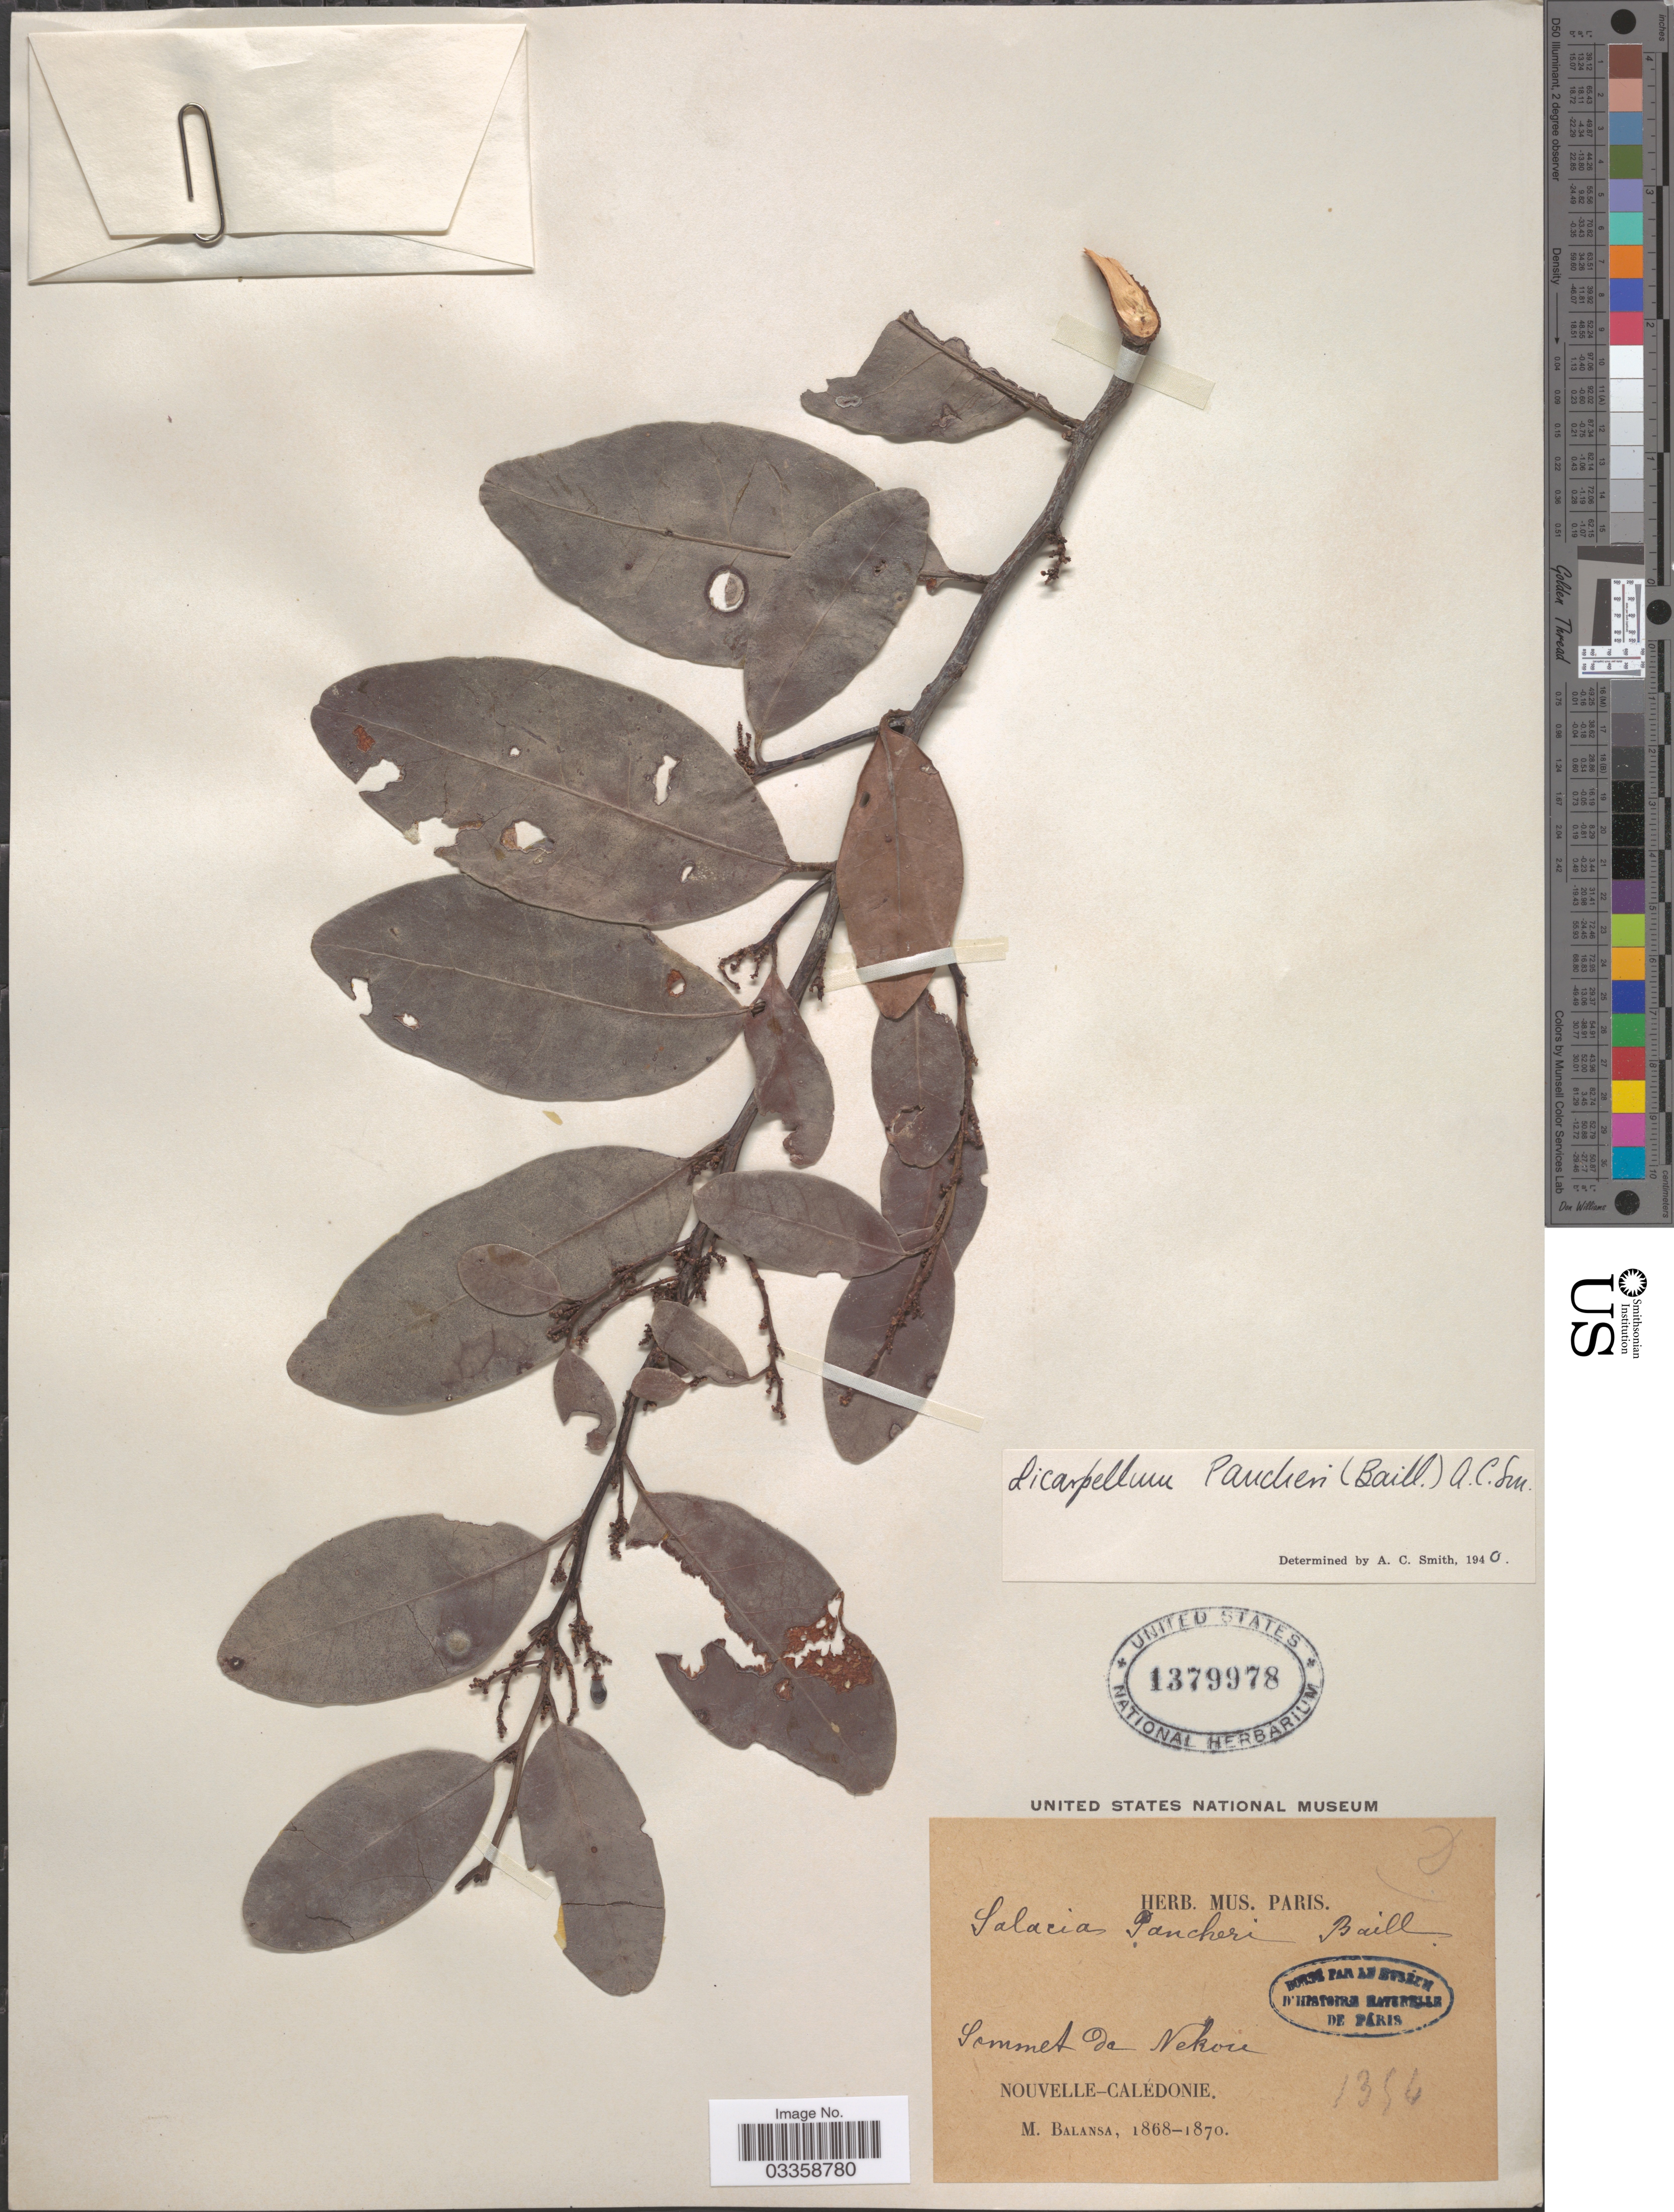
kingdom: Plantae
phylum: Tracheophyta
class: Magnoliopsida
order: Celastrales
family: Celastraceae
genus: Dicarpellum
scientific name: Dicarpellum pancheri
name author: A.C. Sm.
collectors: B. Balansa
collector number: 1354*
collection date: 1868/1870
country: New Caledonia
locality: Sommet da Nekou [interpreted], Nouvelle-Calédonie.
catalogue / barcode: US 1379978